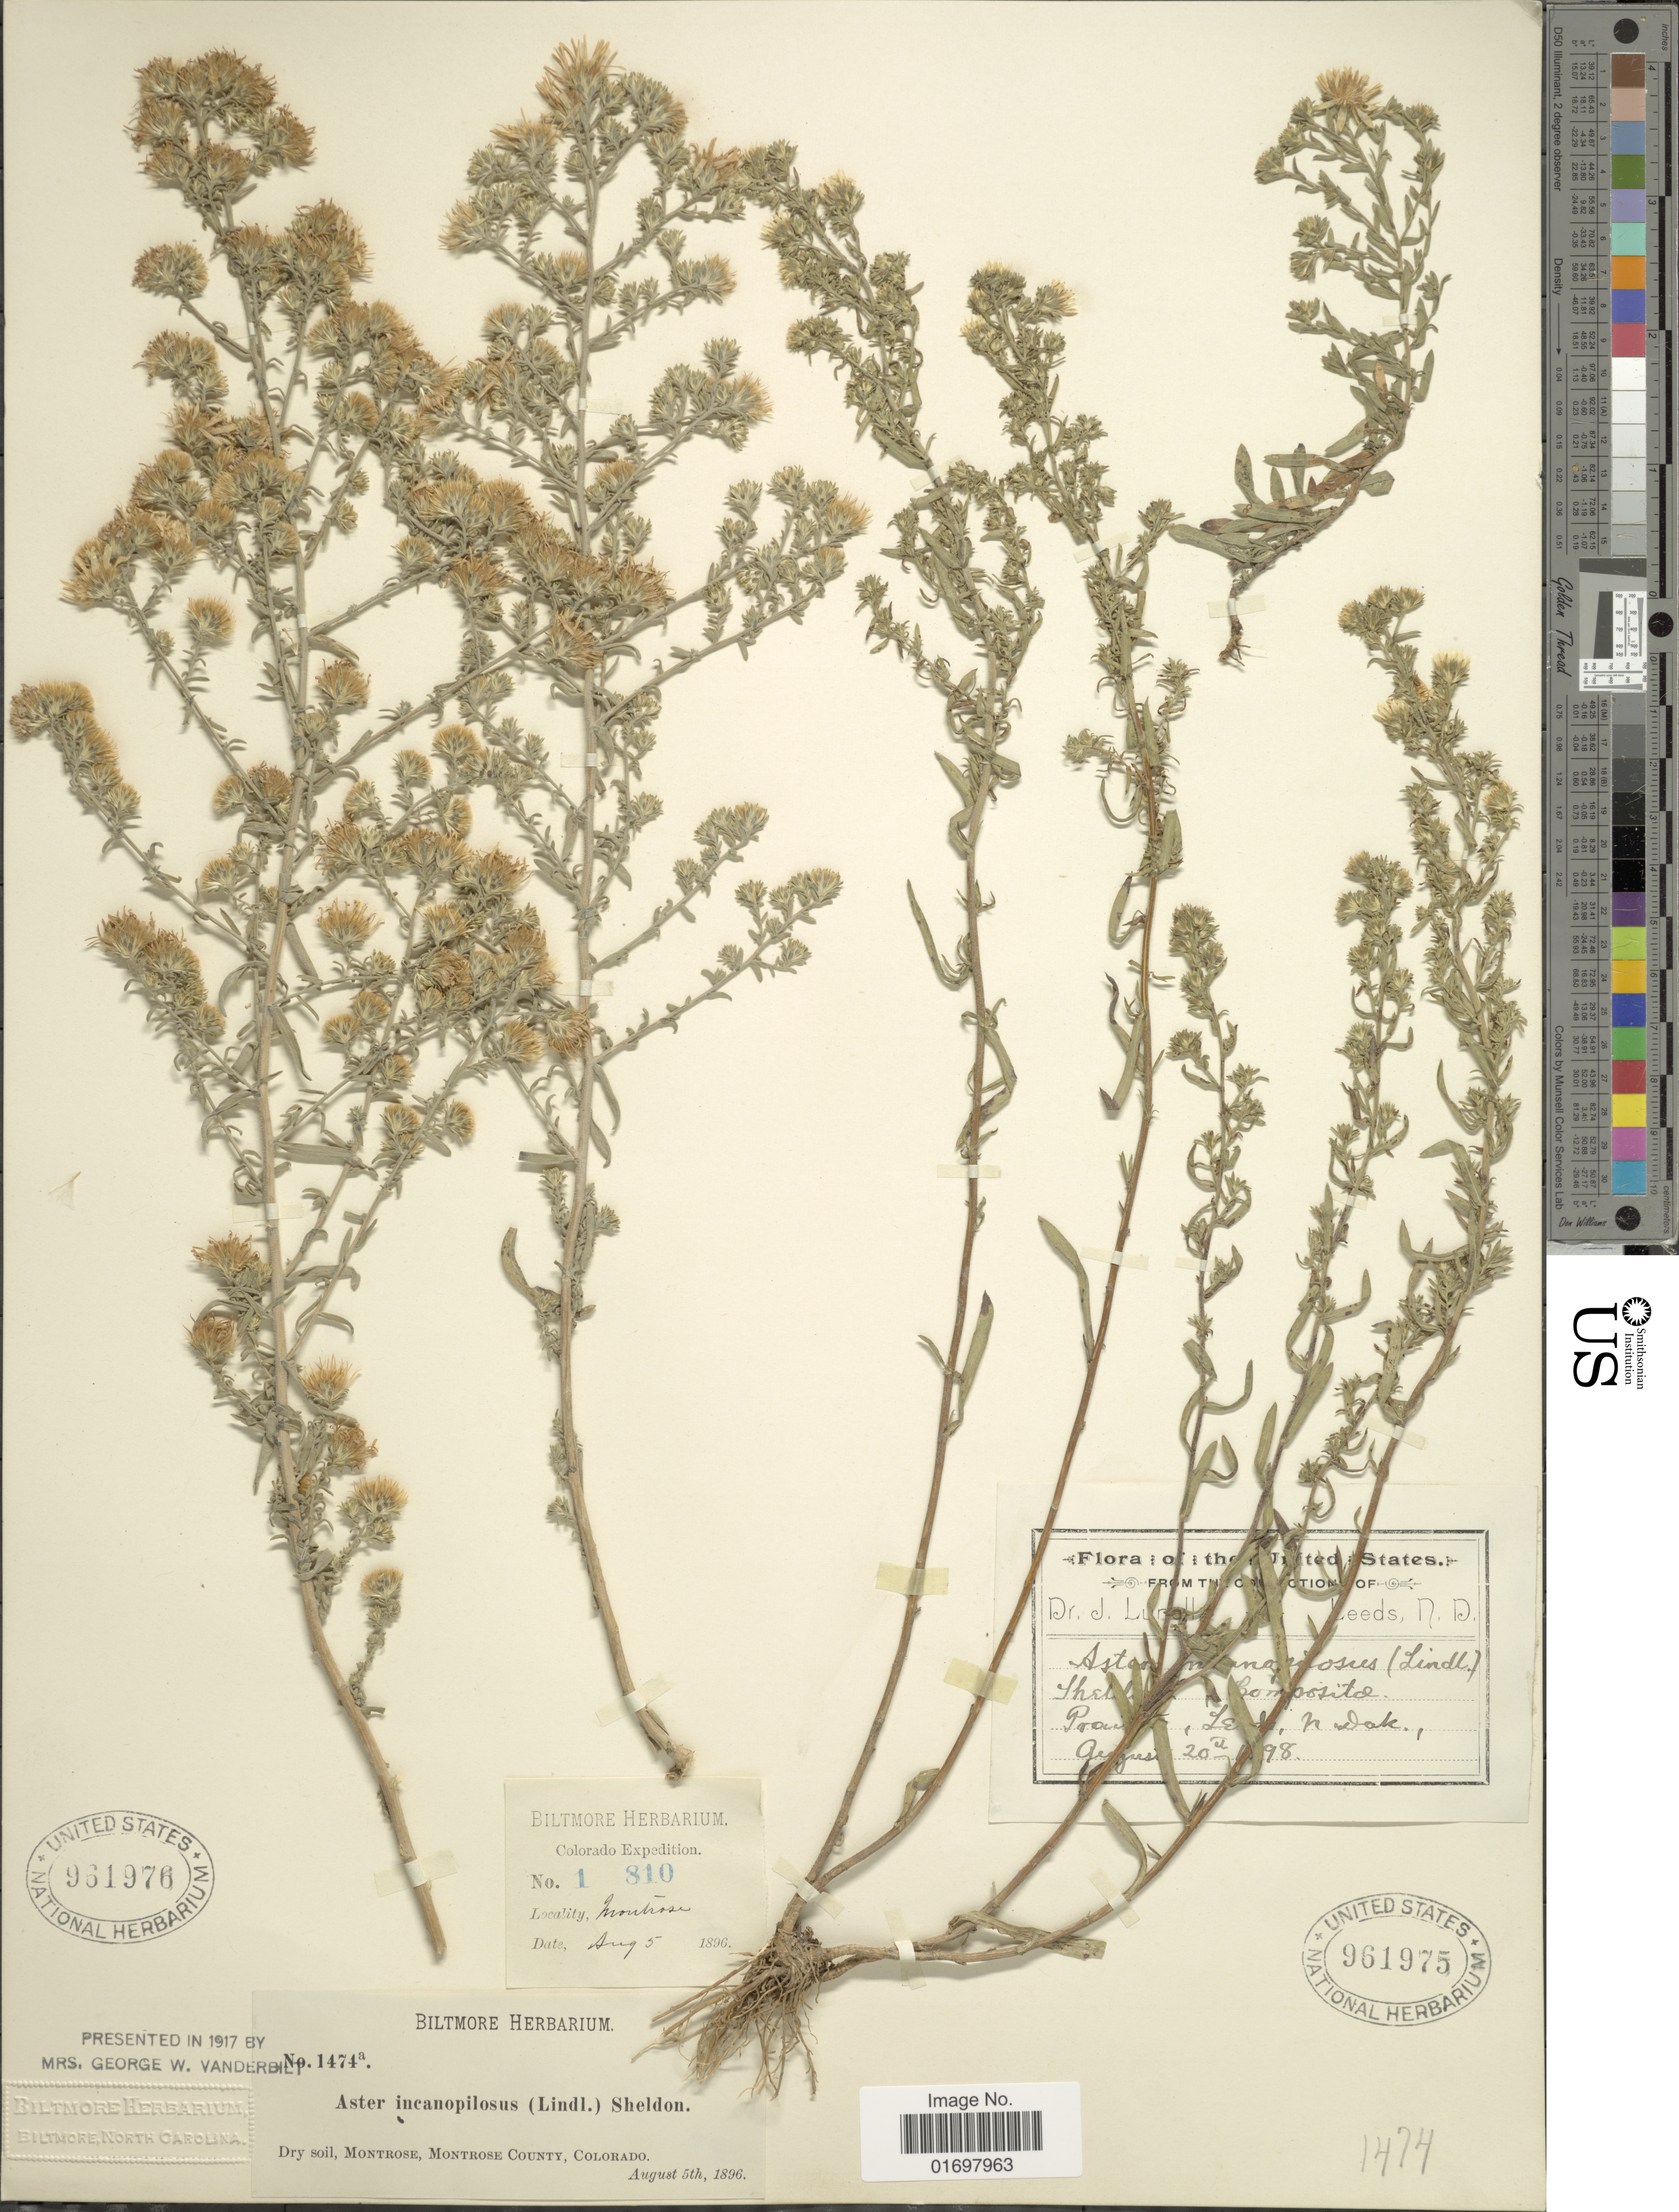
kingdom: Plantae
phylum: Tracheophyta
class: Magnoliopsida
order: Asterales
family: Asteraceae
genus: Symphyotrichum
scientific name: Symphyotrichum falcatum var. commutatum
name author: (Torr. & A. Gray) G.L. Nesom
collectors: J. Lunell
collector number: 1474a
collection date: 1896-08-05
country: United States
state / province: Colorado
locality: Montrose County, Colorado.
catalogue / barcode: US 961976